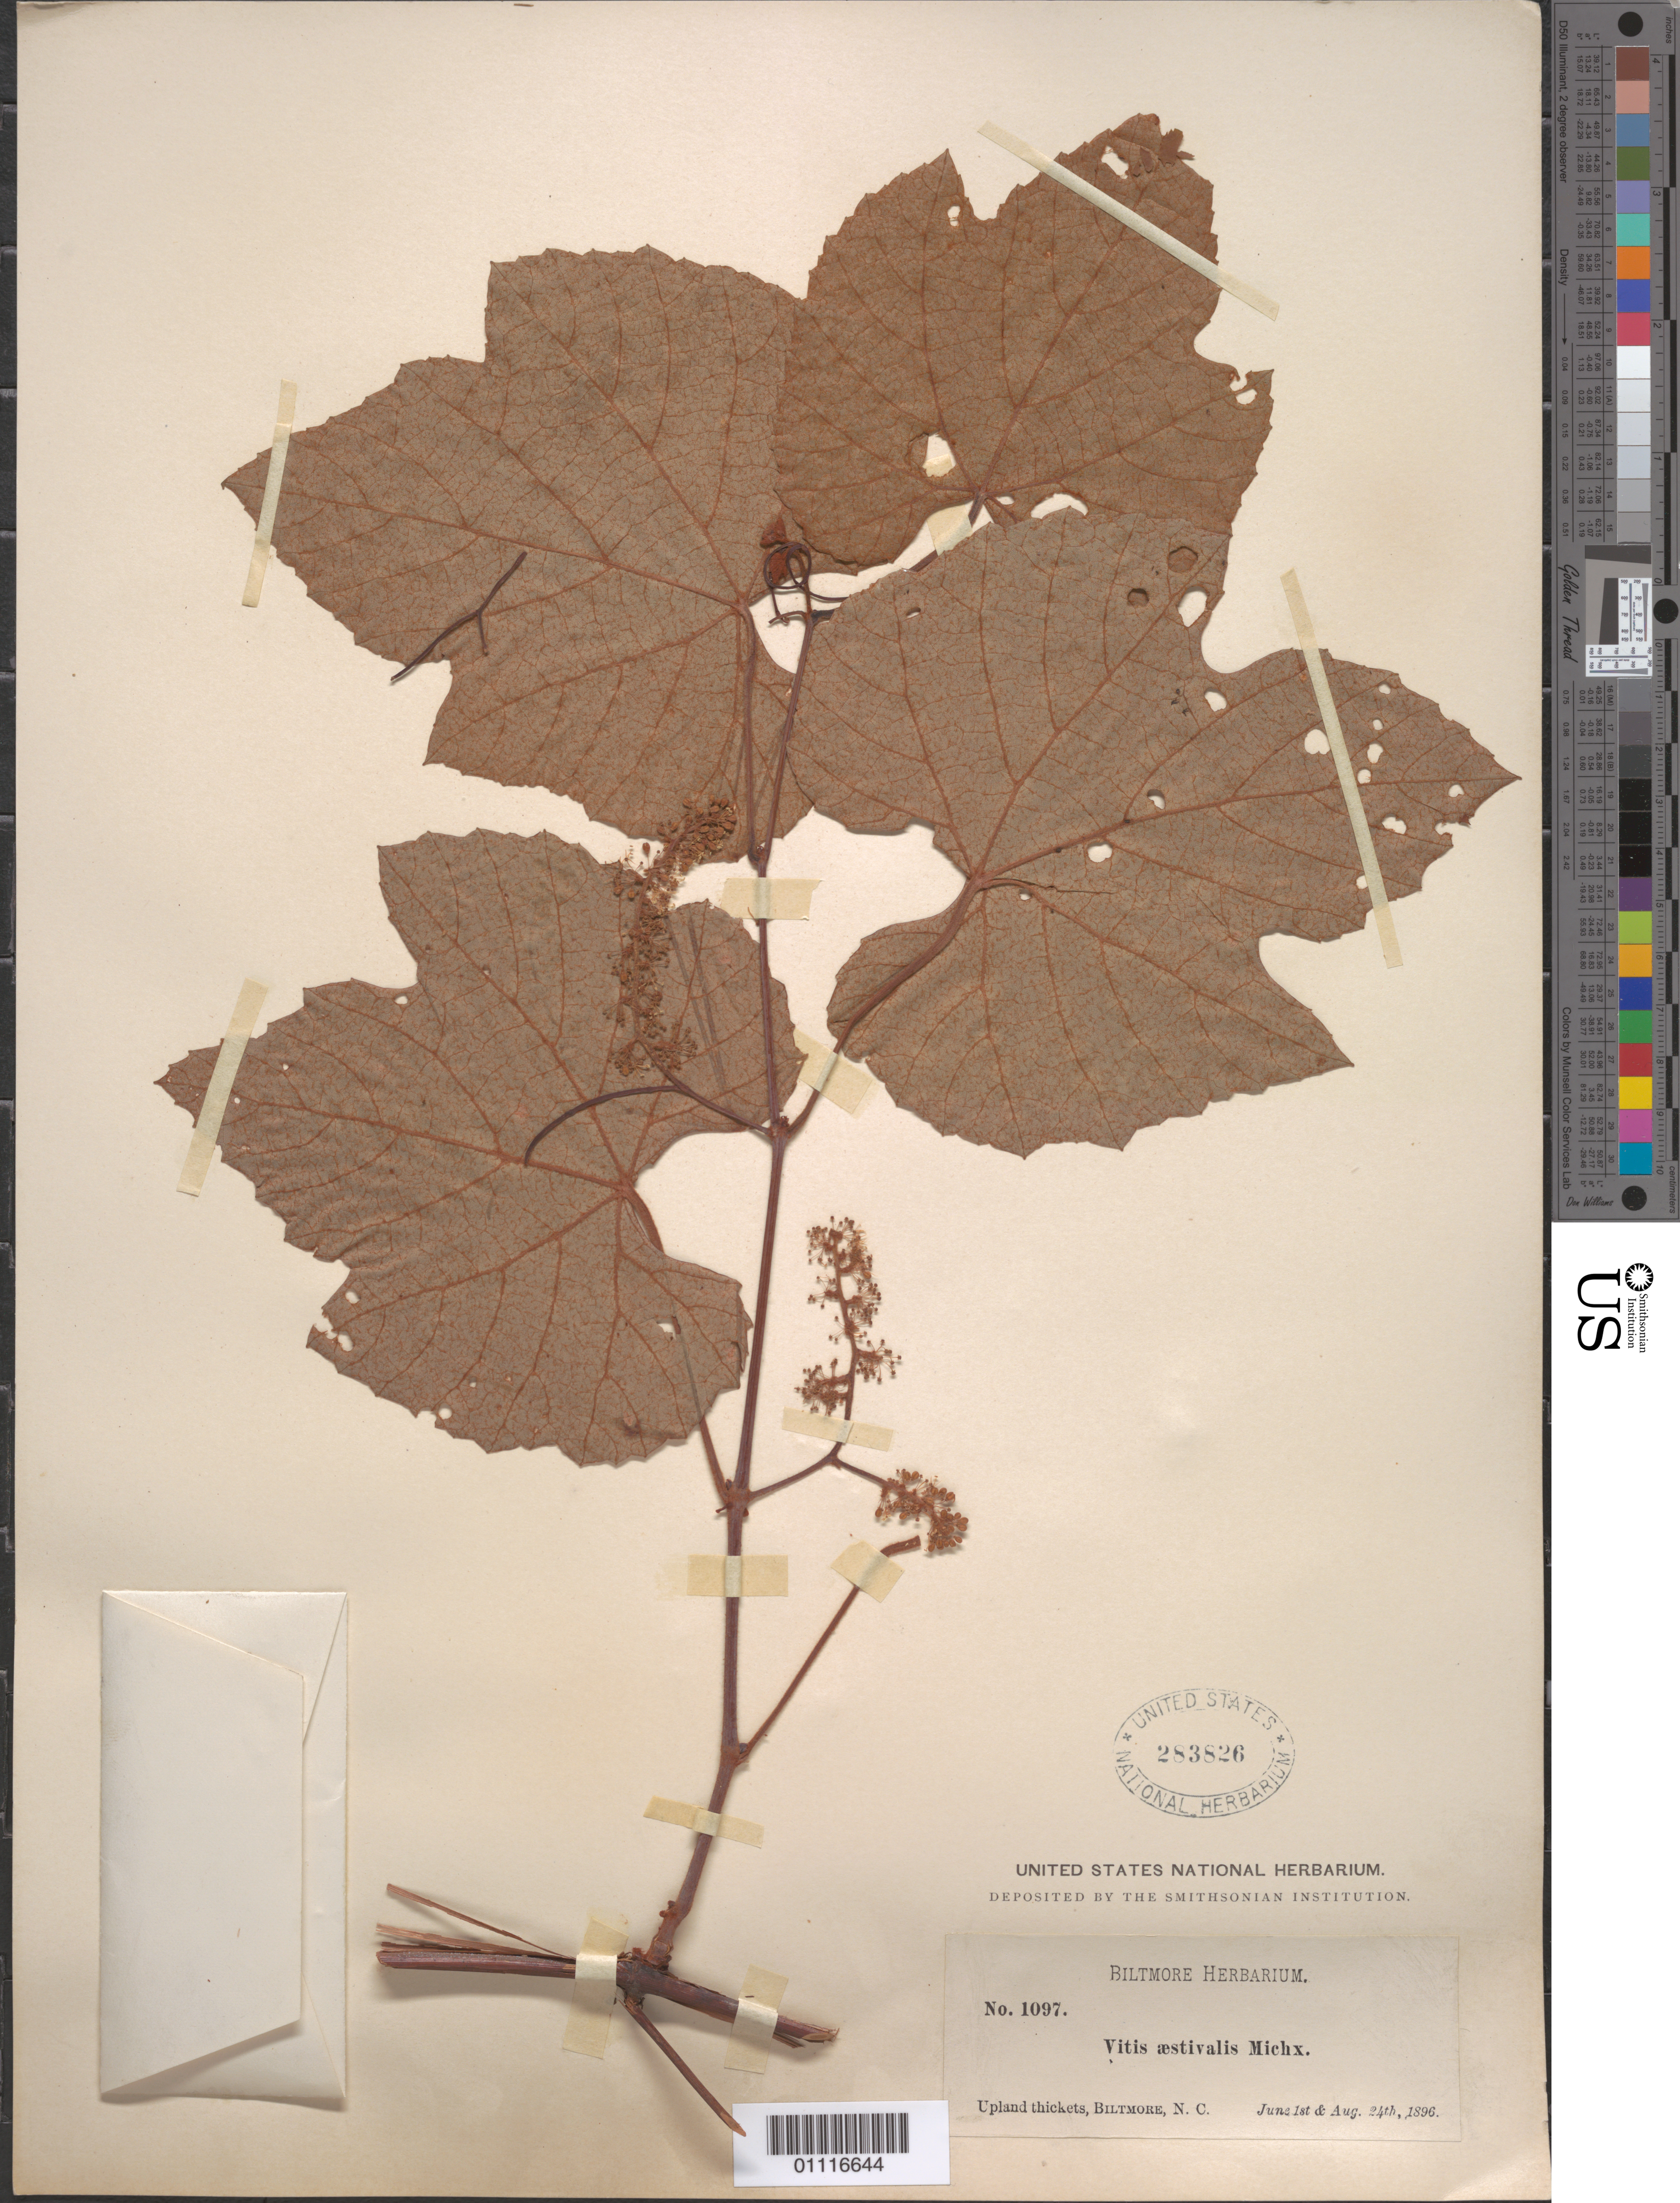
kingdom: Plantae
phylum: Tracheophyta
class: Magnoliopsida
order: Vitales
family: Vitaceae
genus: Vitis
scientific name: Vitis aestivalis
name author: Michx.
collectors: ex herb. Biltmore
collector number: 1097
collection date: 1896-06-01/1896-08-24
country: United States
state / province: North Carolina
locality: billtmore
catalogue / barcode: US 283826